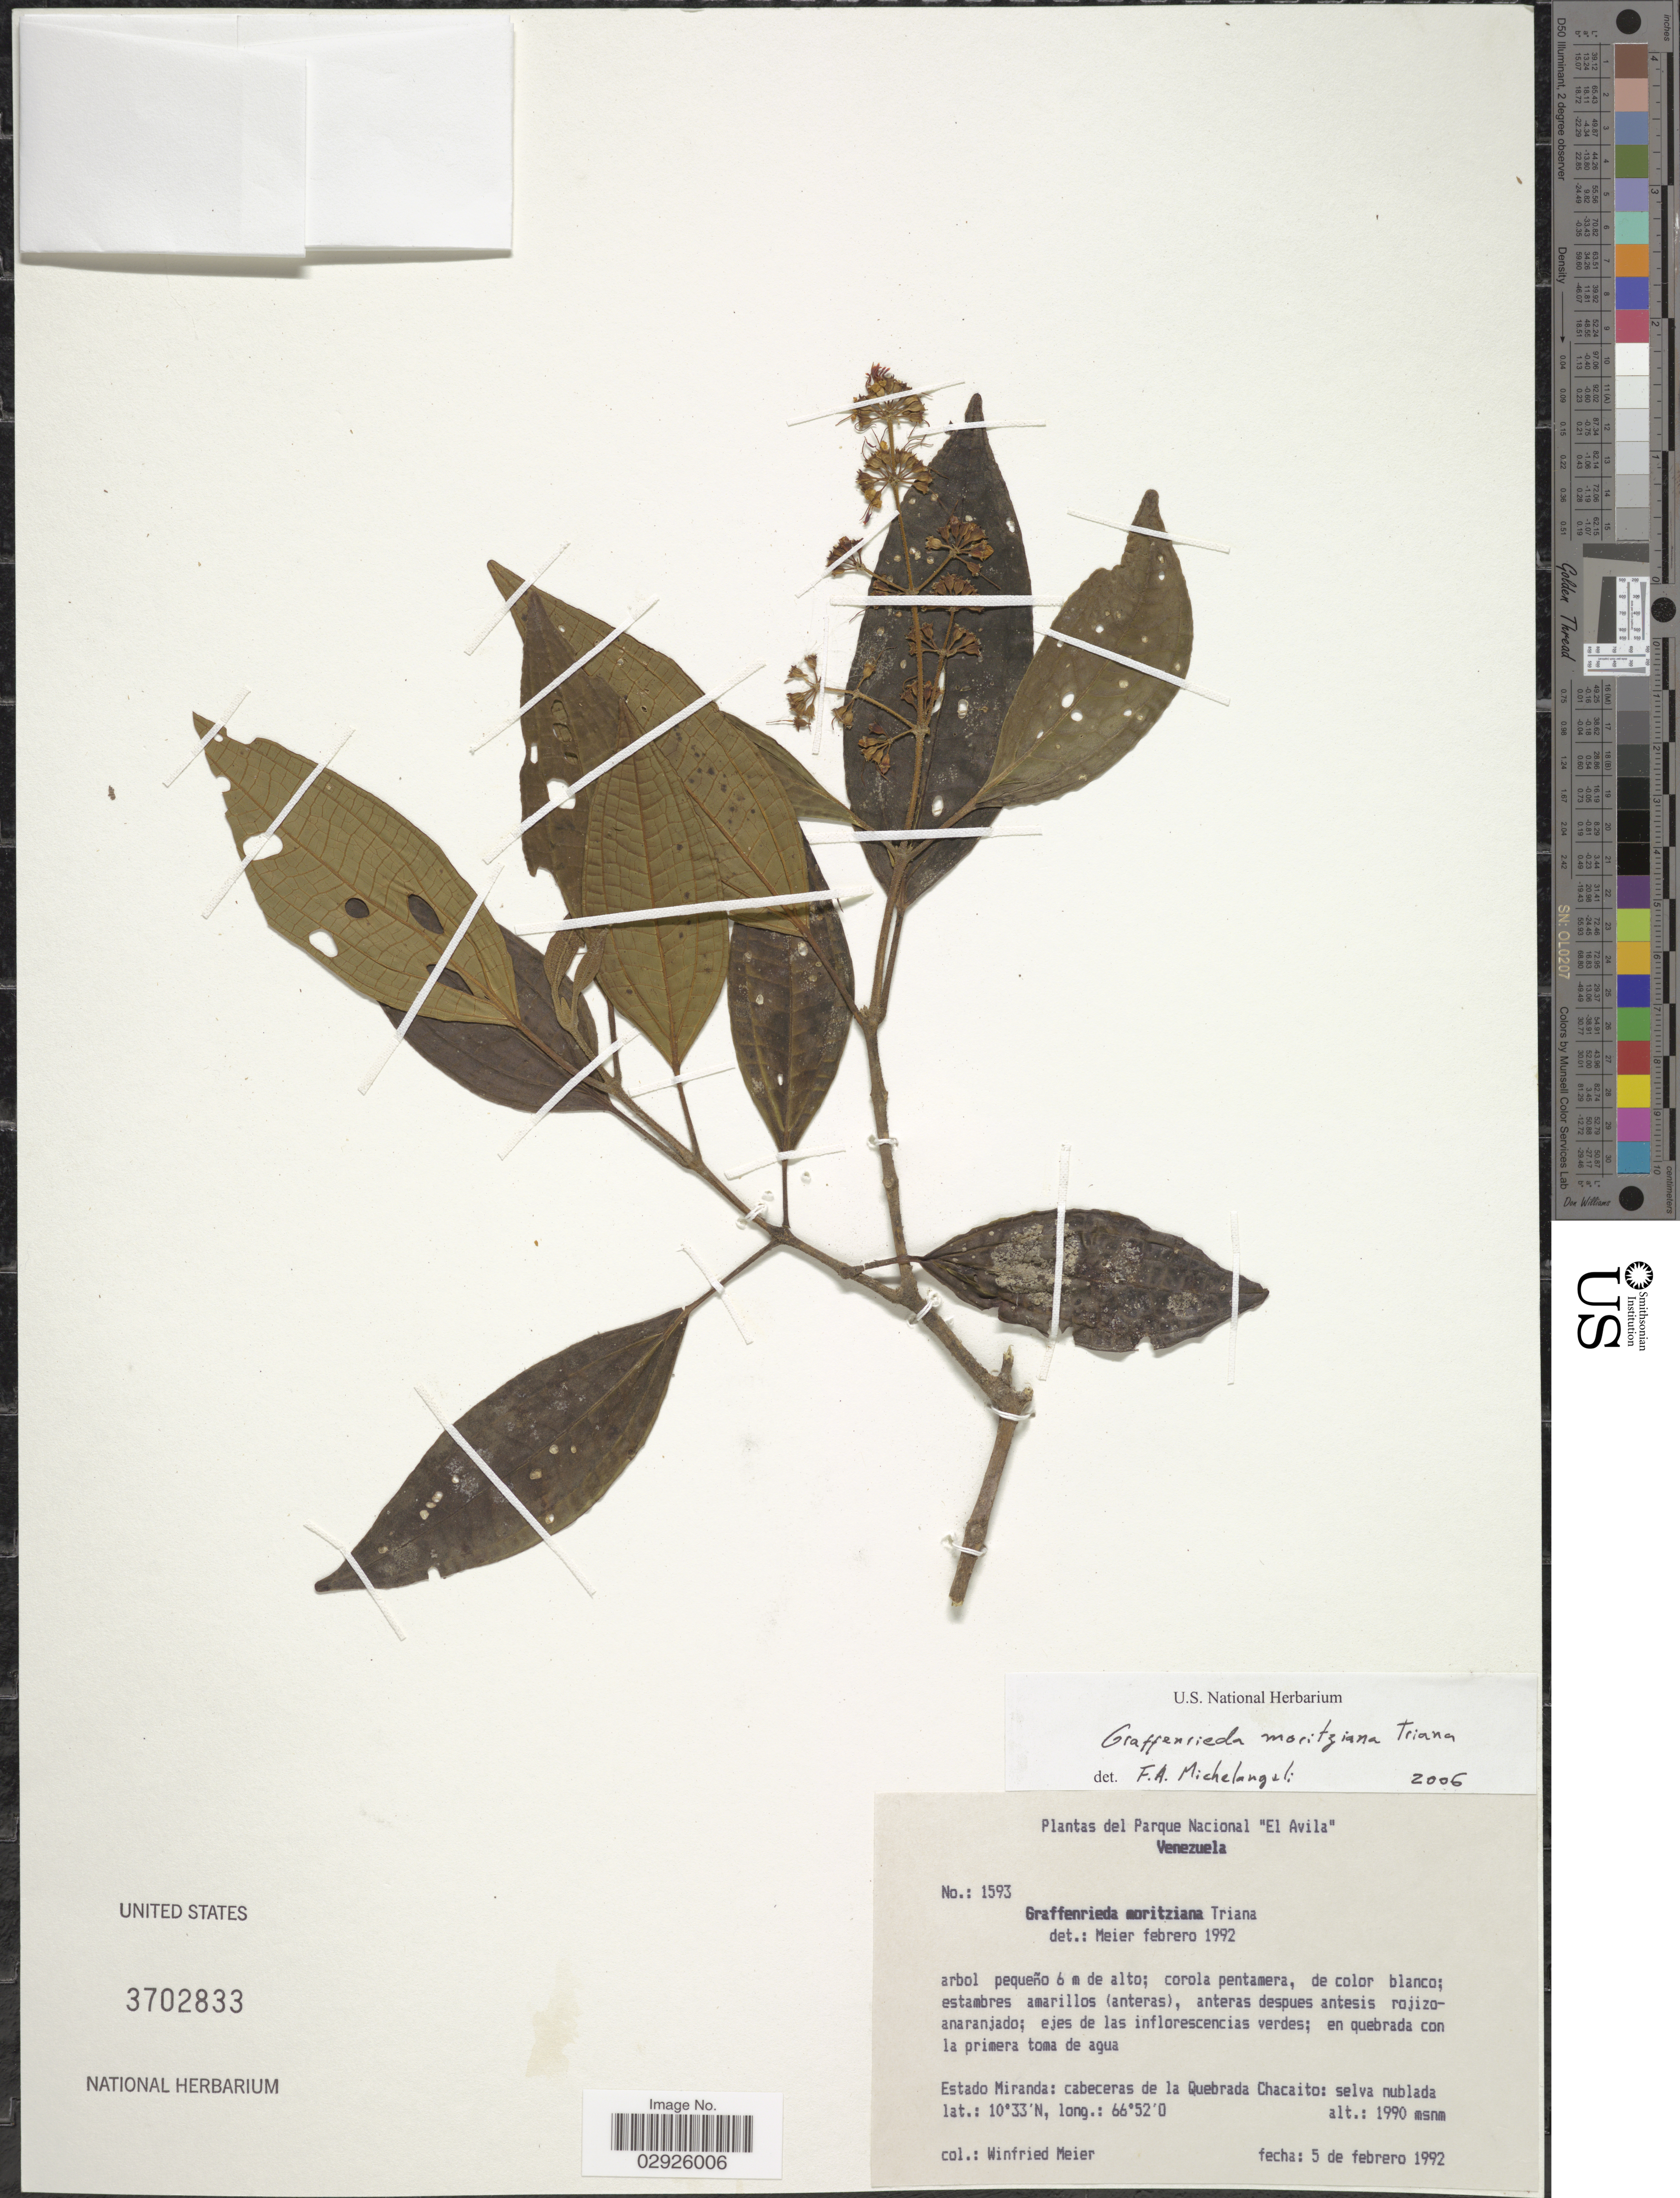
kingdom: Plantae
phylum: Tracheophyta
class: Magnoliopsida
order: Myrtales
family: Melastomataceae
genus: Graffenrieda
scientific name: Graffenrieda moritziana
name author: Triana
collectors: W. Meier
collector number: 1593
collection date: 1992-02-05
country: Venezuela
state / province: Miranda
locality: Parque Nacional "El Avila". Cabeceras de la Quebrada Chacaito: selva nublada.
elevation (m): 1990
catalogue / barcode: US 3702833